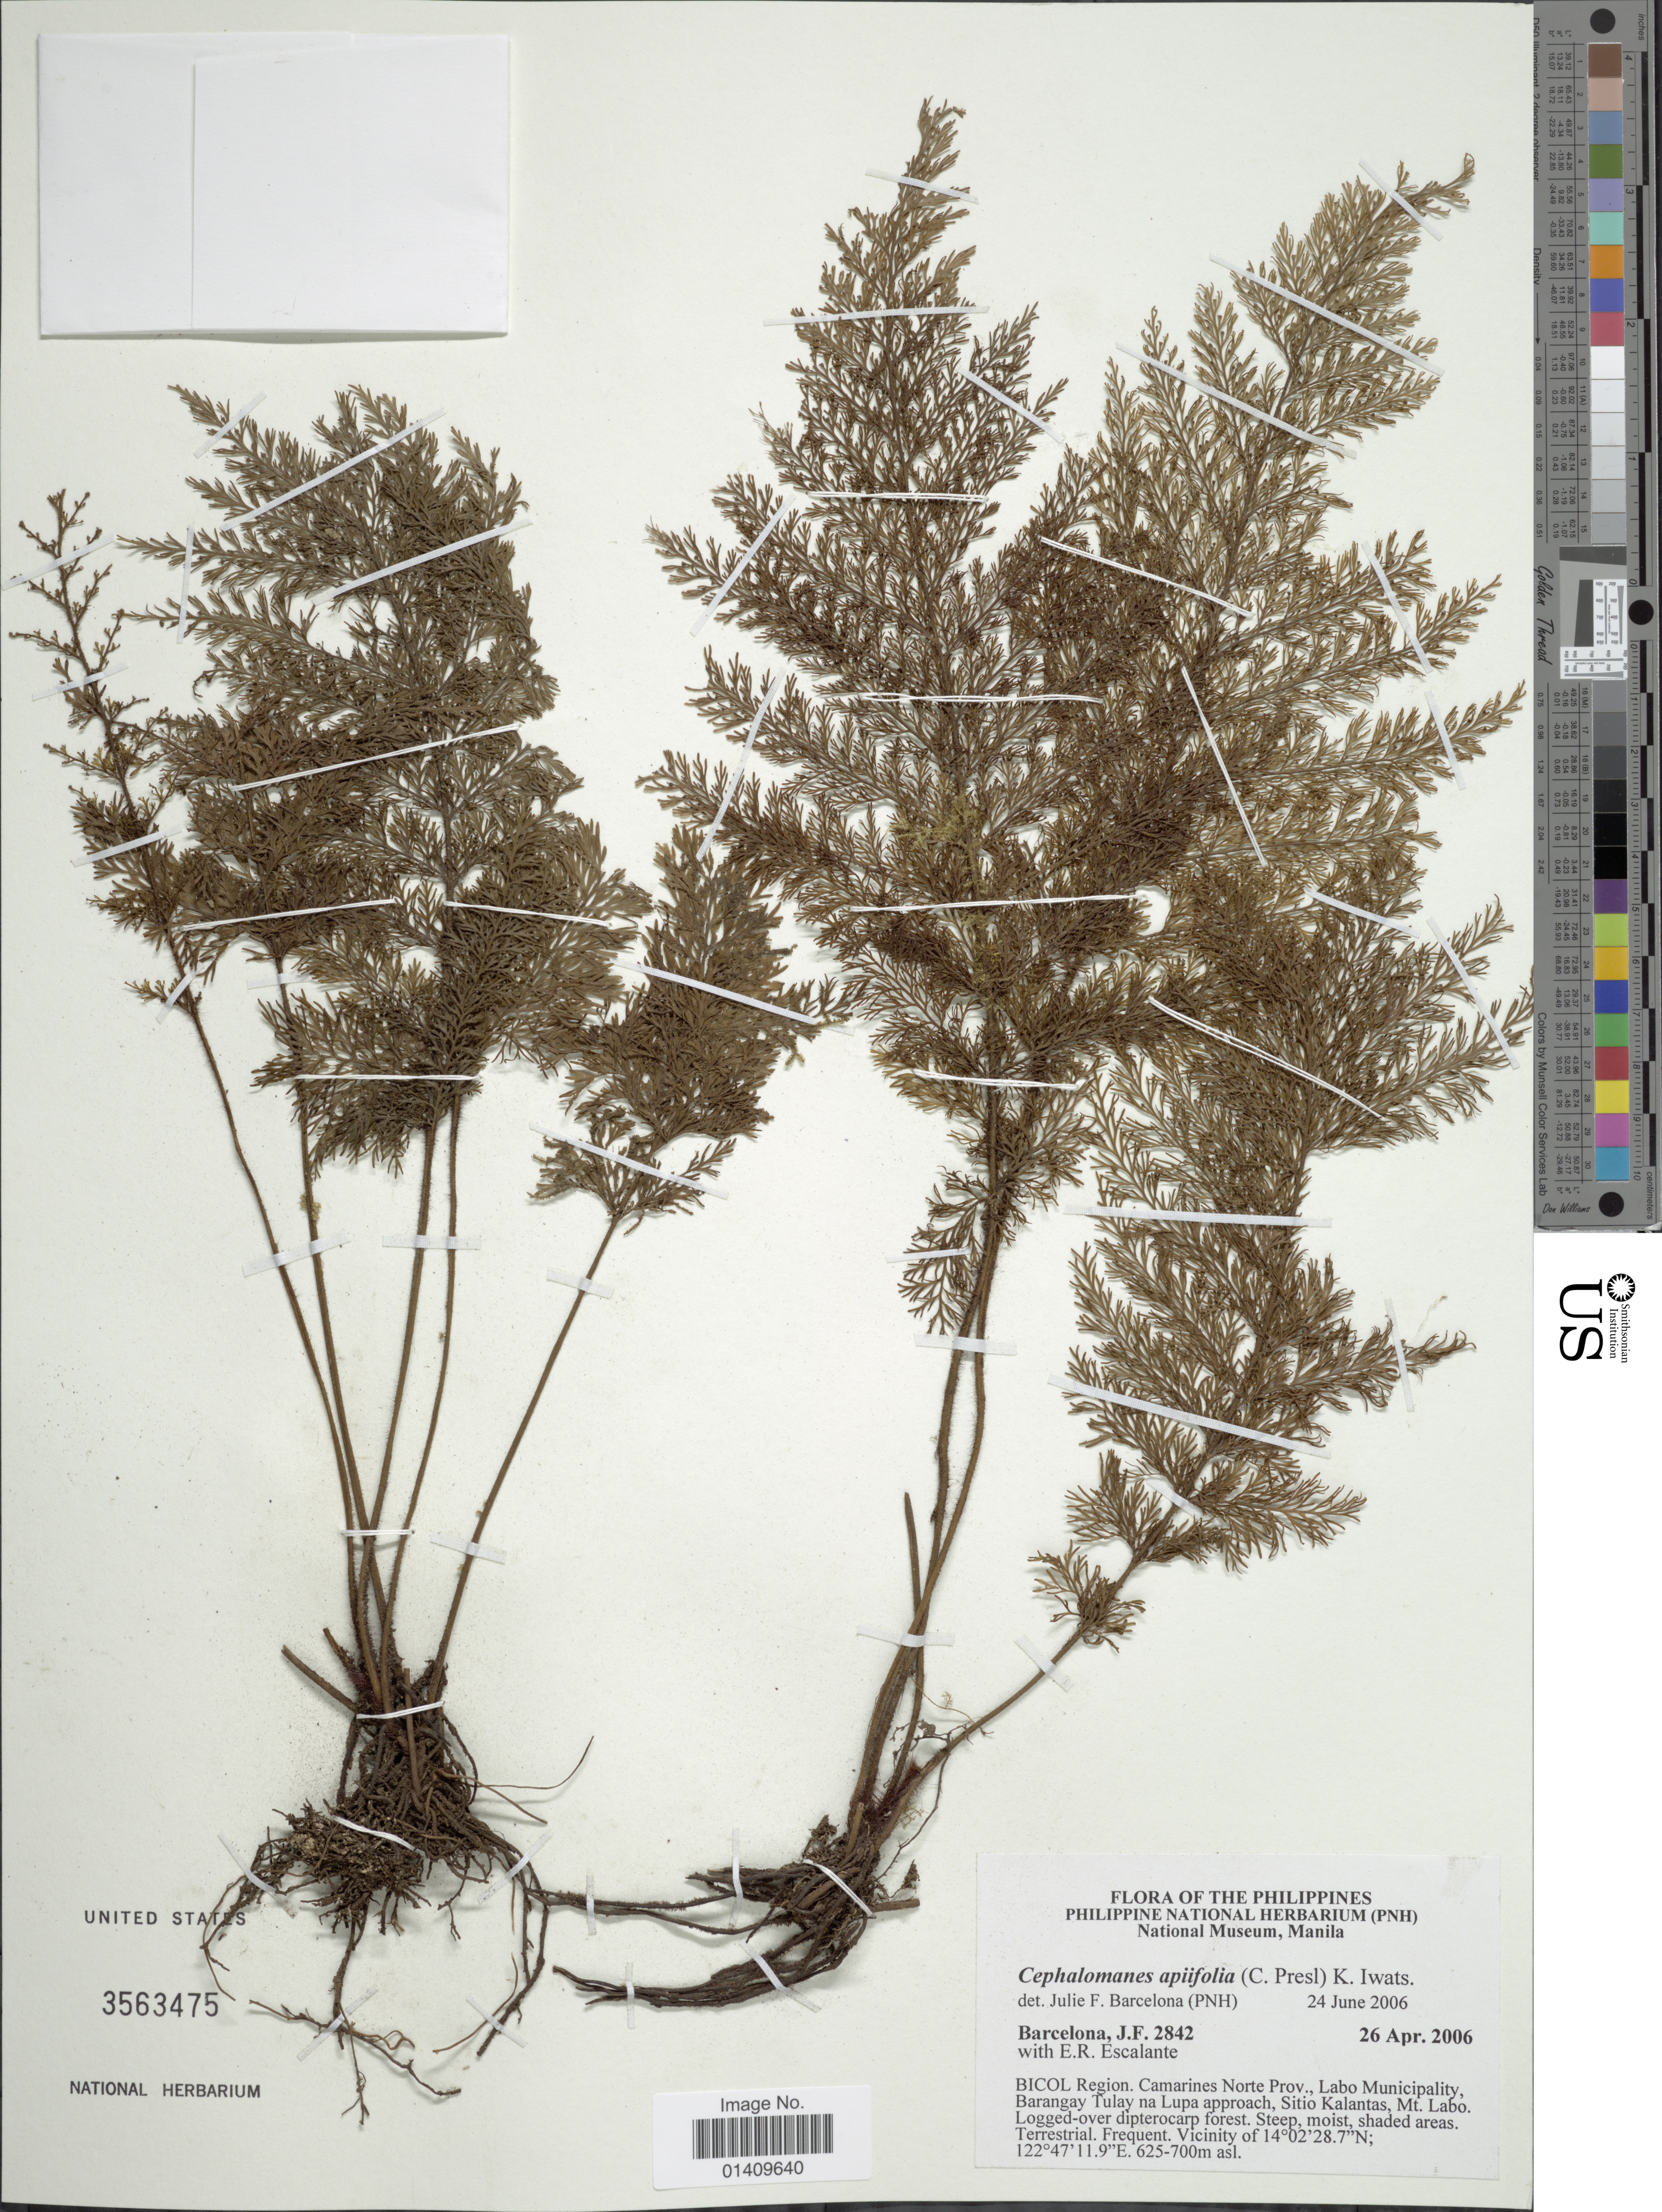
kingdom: Plantae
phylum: Tracheophyta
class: Polypodiopsida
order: Hymenophyllales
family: Hymenophyllaceae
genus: Callistopteris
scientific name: Callistopteris apiifolia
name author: (C. Presl) Copel.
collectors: J. F. Barcelona & E. Escalante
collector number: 2842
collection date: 2006-04-26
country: Philippines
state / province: Bicol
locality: Philippines Bicol region Camarines Norte prov. Labo municipality Barangay ulay na Lapu approach Sitio Kalantas Mt. Labo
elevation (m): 625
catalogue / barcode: US 3563475